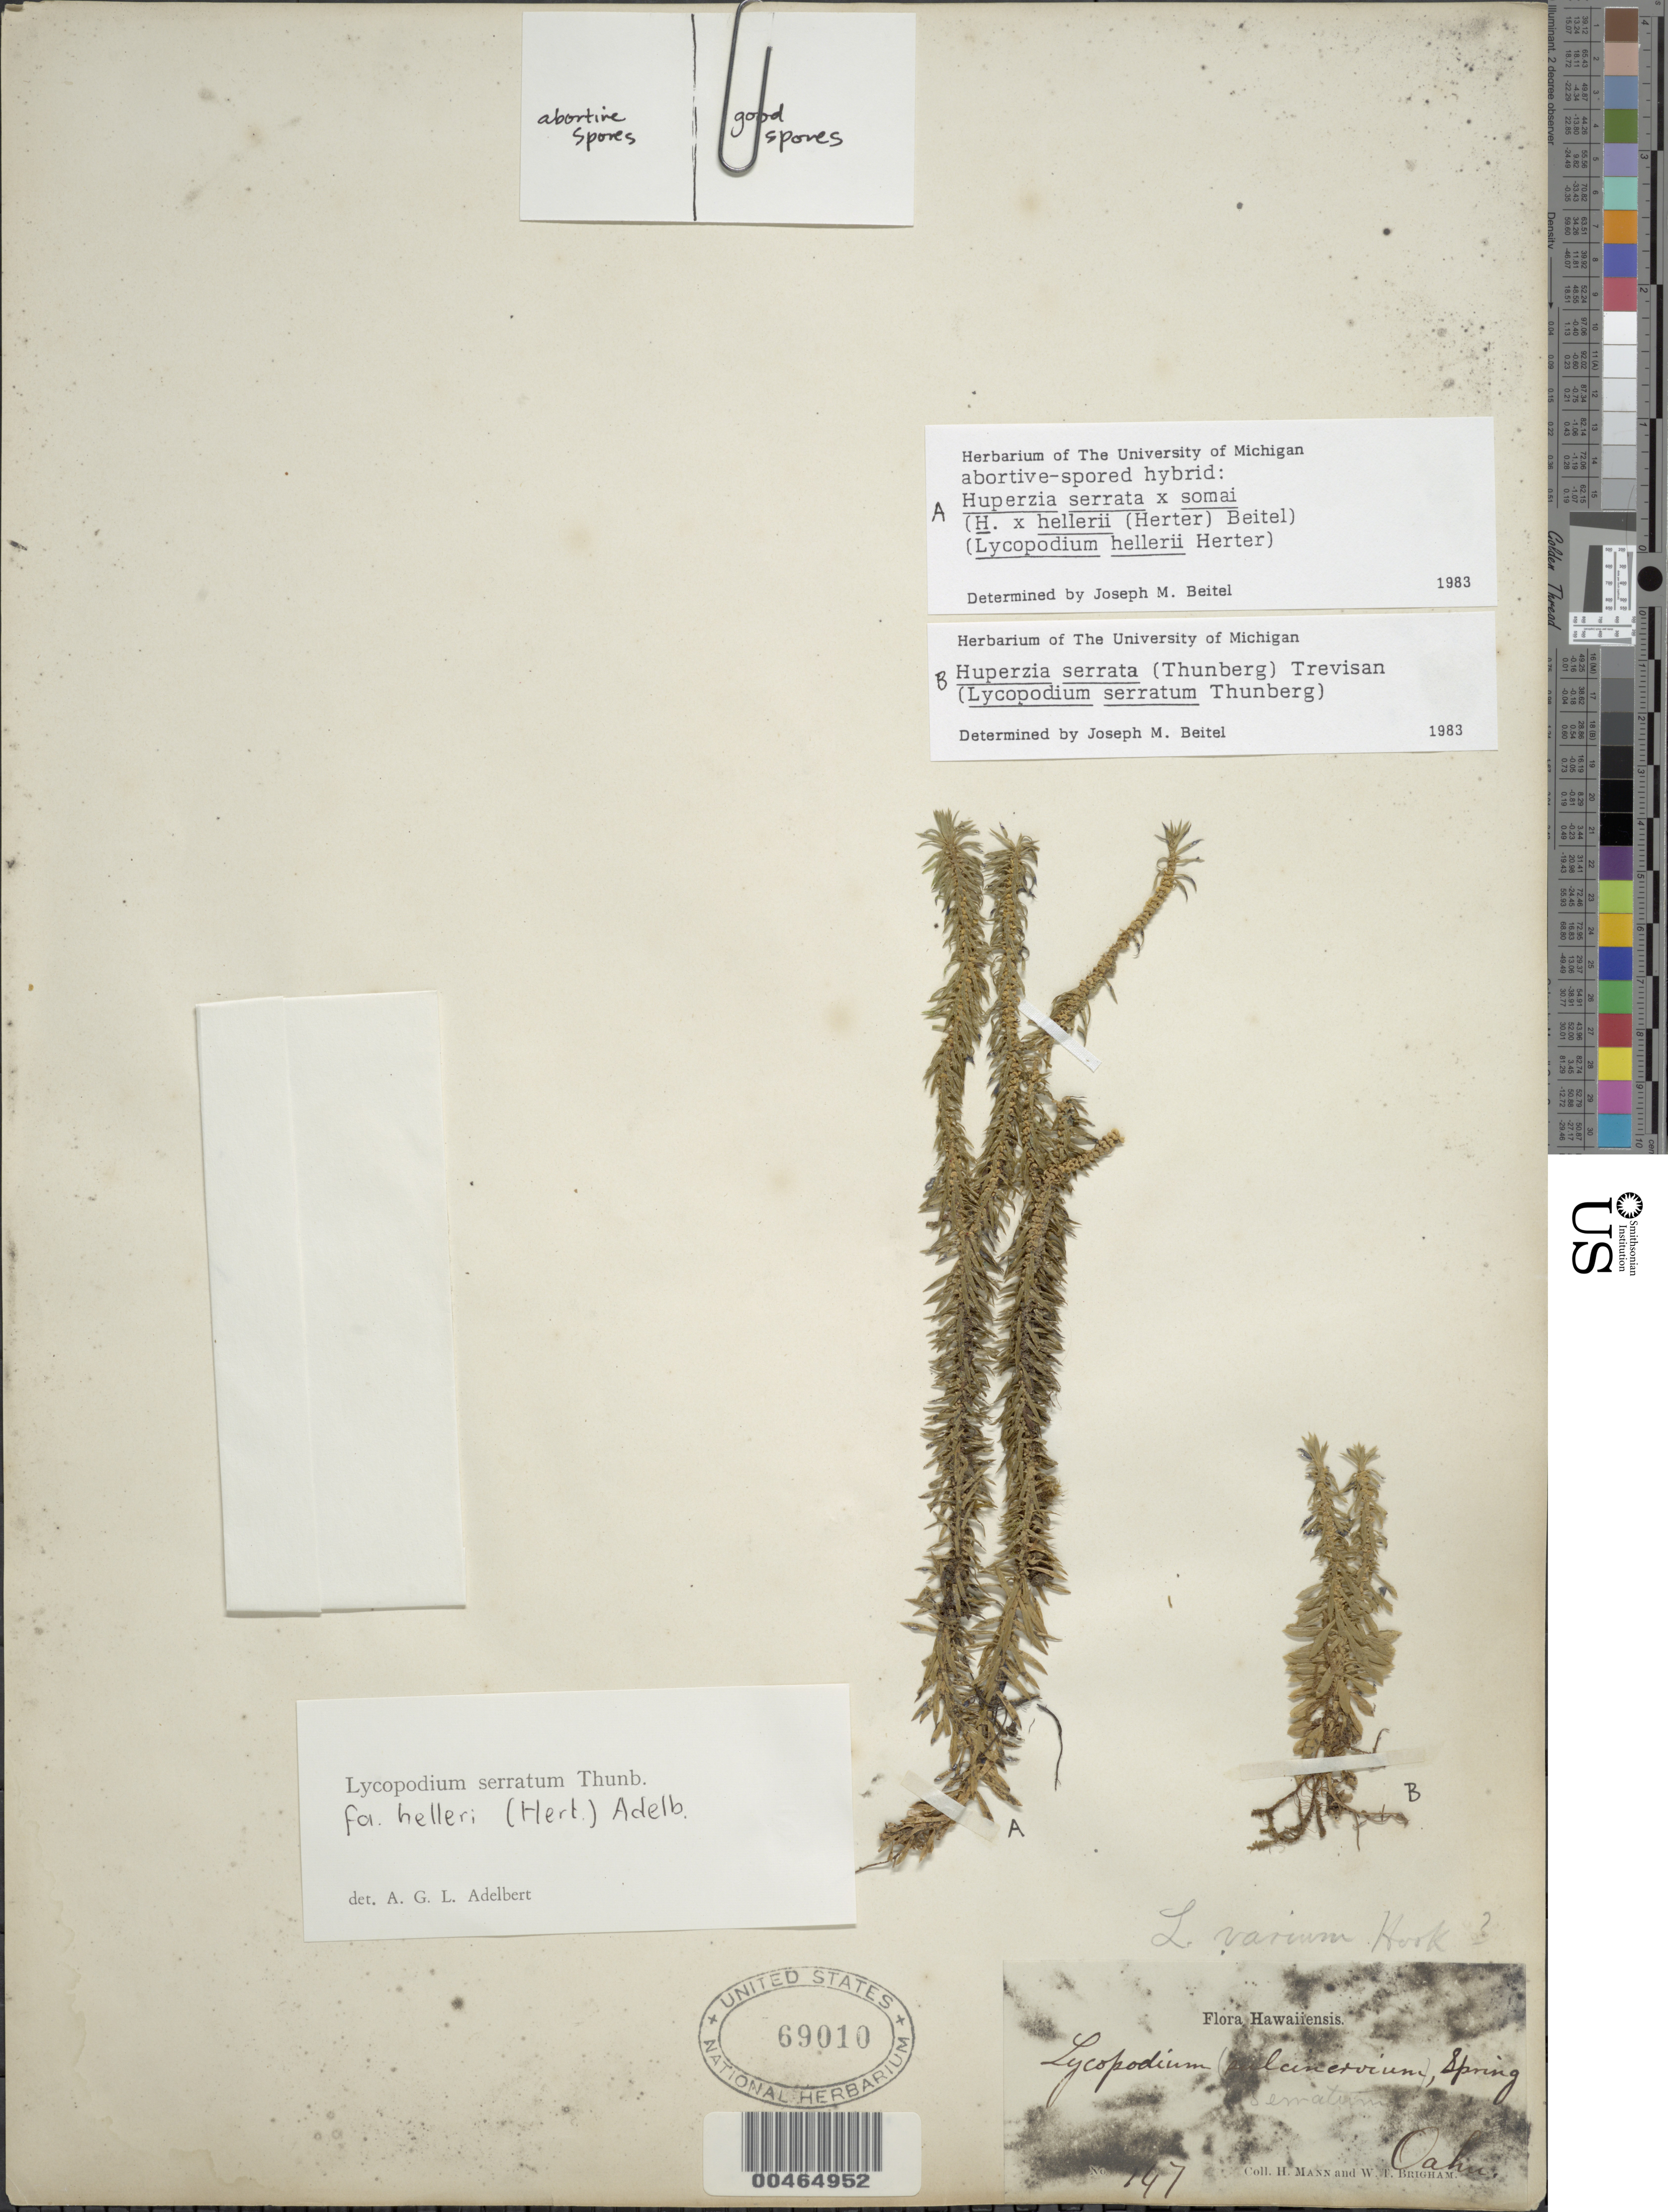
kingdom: Plantae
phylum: Tracheophyta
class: Lycopodiopsida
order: Lycopodiales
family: Lycopodiaceae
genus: Huperzia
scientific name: Huperzia serrata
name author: (Thunb.) Trevis.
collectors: H. Mann & W. T. Brigham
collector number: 147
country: United States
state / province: Hawaii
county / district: Honolulu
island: Oahu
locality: Oahu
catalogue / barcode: US 69010